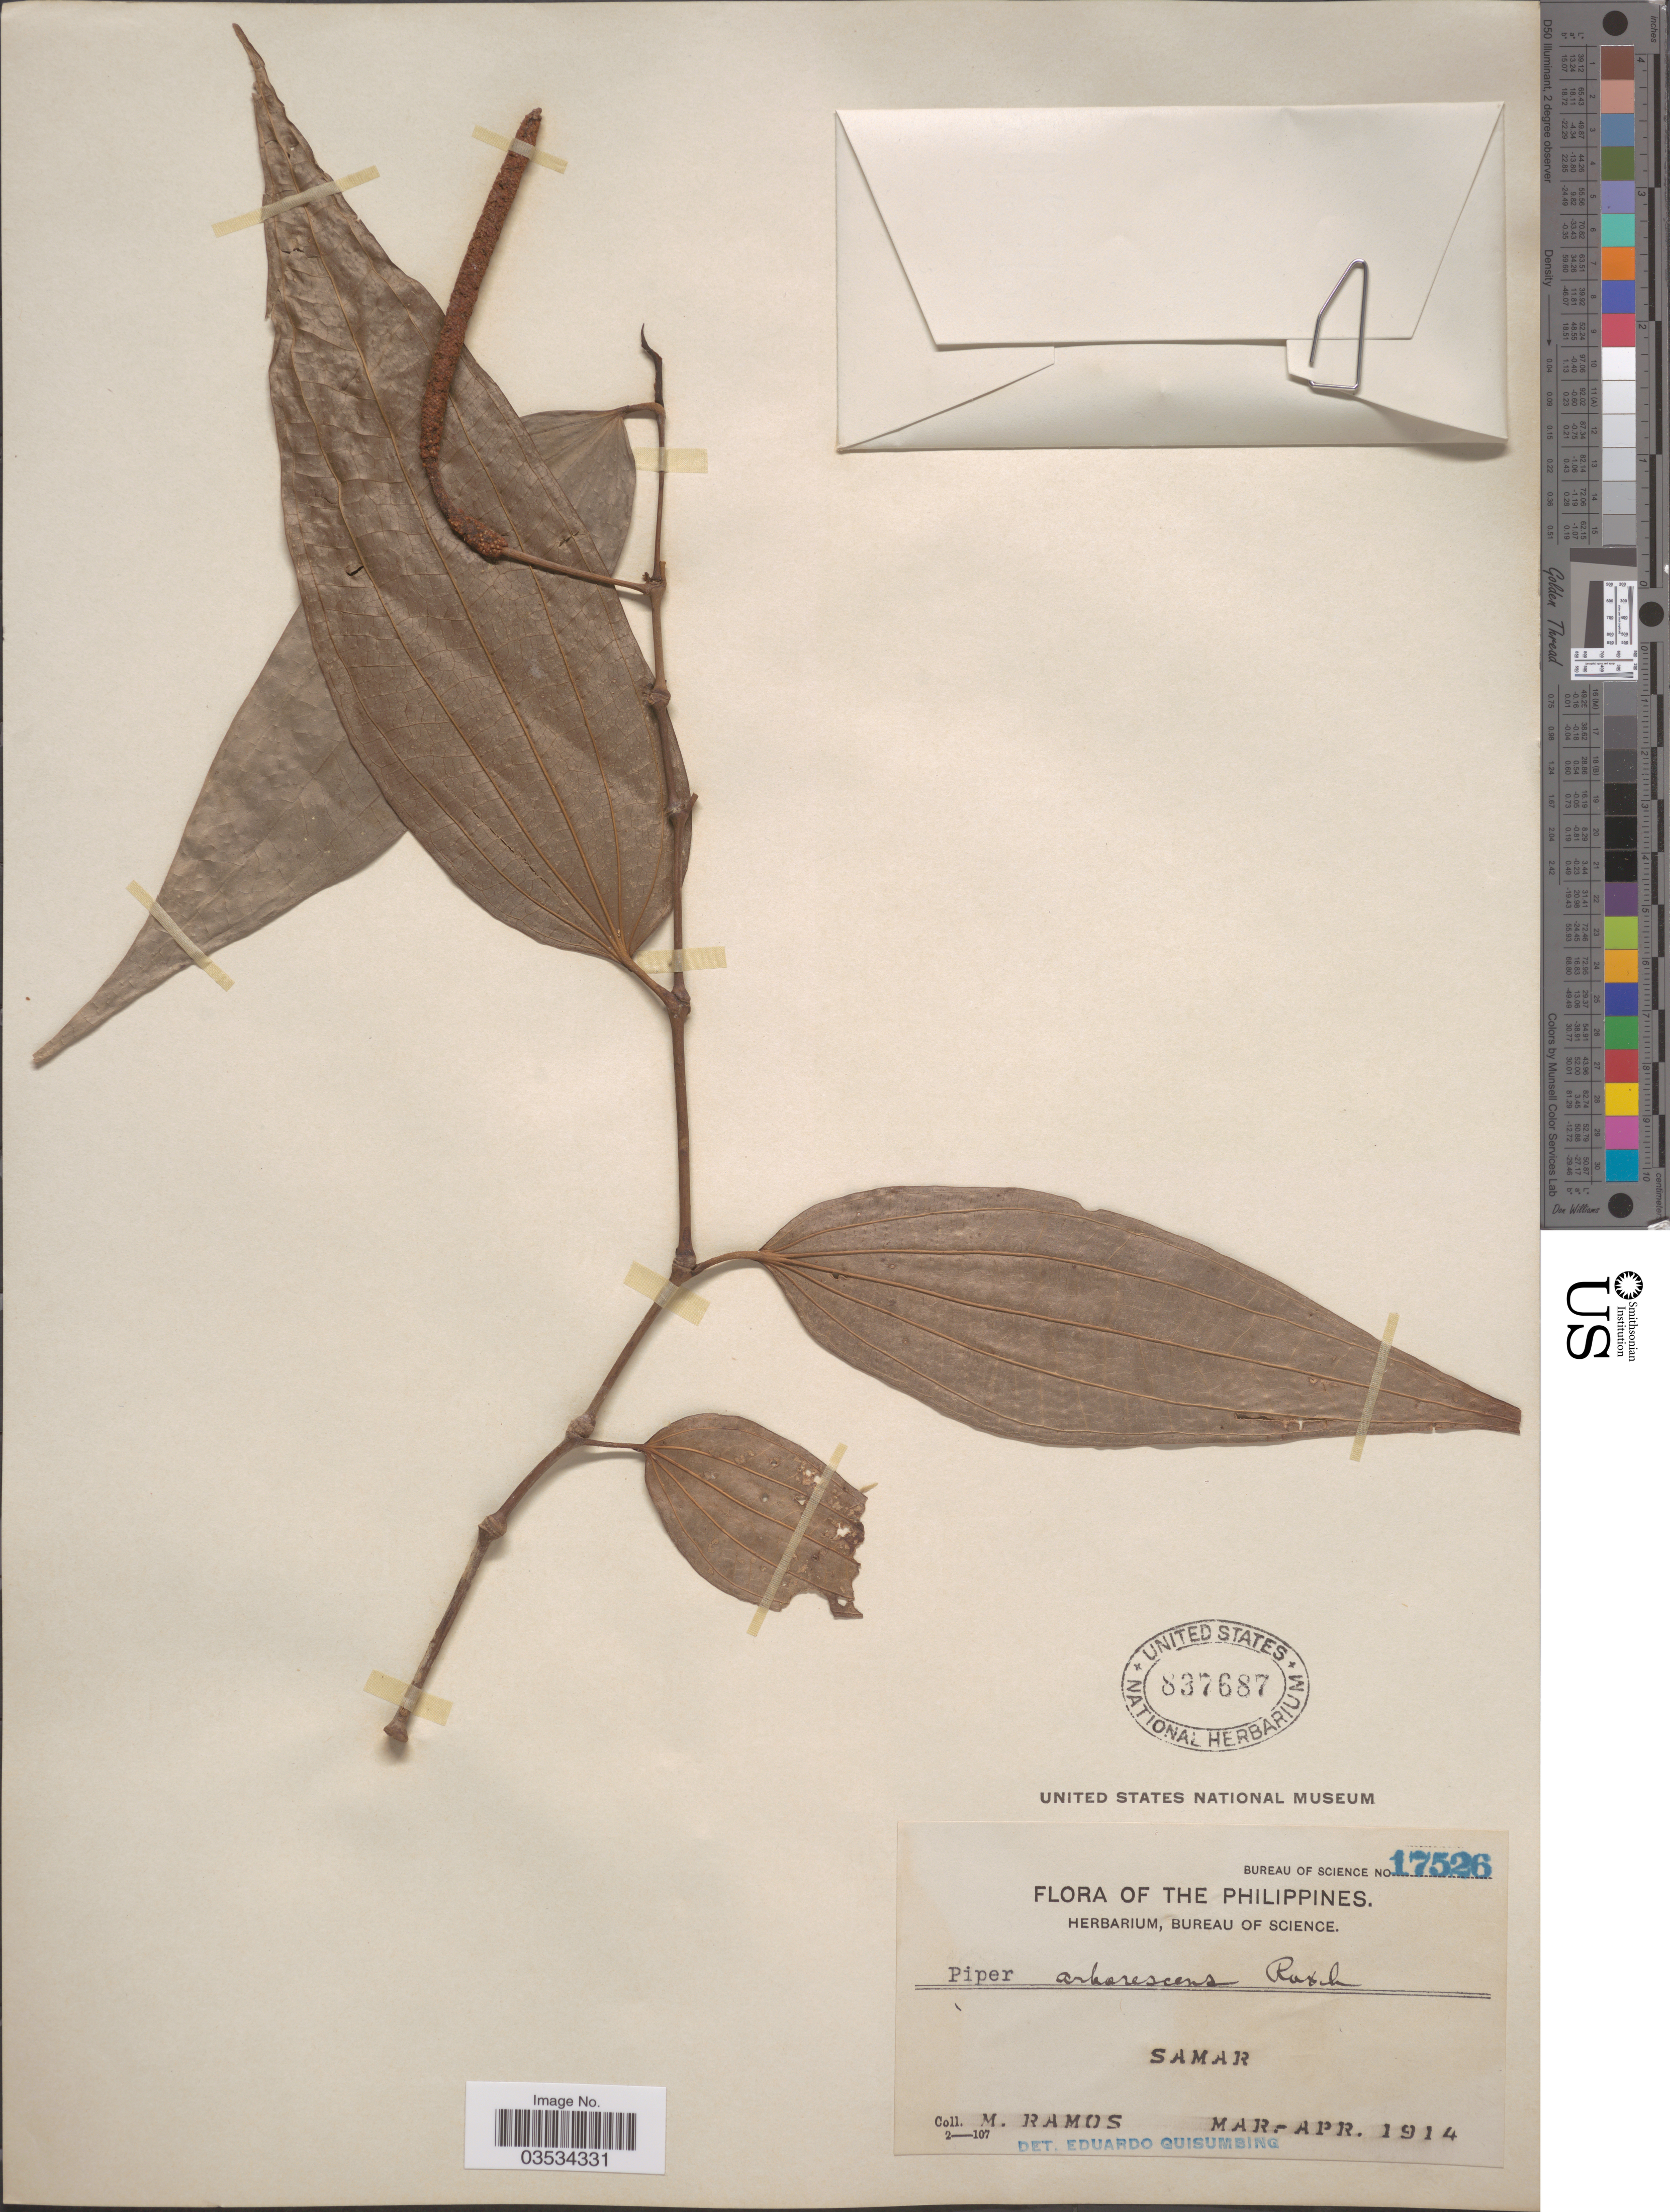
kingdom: Plantae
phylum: Tracheophyta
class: Magnoliopsida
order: Piperales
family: Piperaceae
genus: Piper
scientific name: Piper arborescens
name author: Roxb.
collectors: M. Ramos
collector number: Bureau of Science 17526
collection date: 1914-03/1914-04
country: Philippines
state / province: Eastern Visayas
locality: Samar.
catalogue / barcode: US 837687